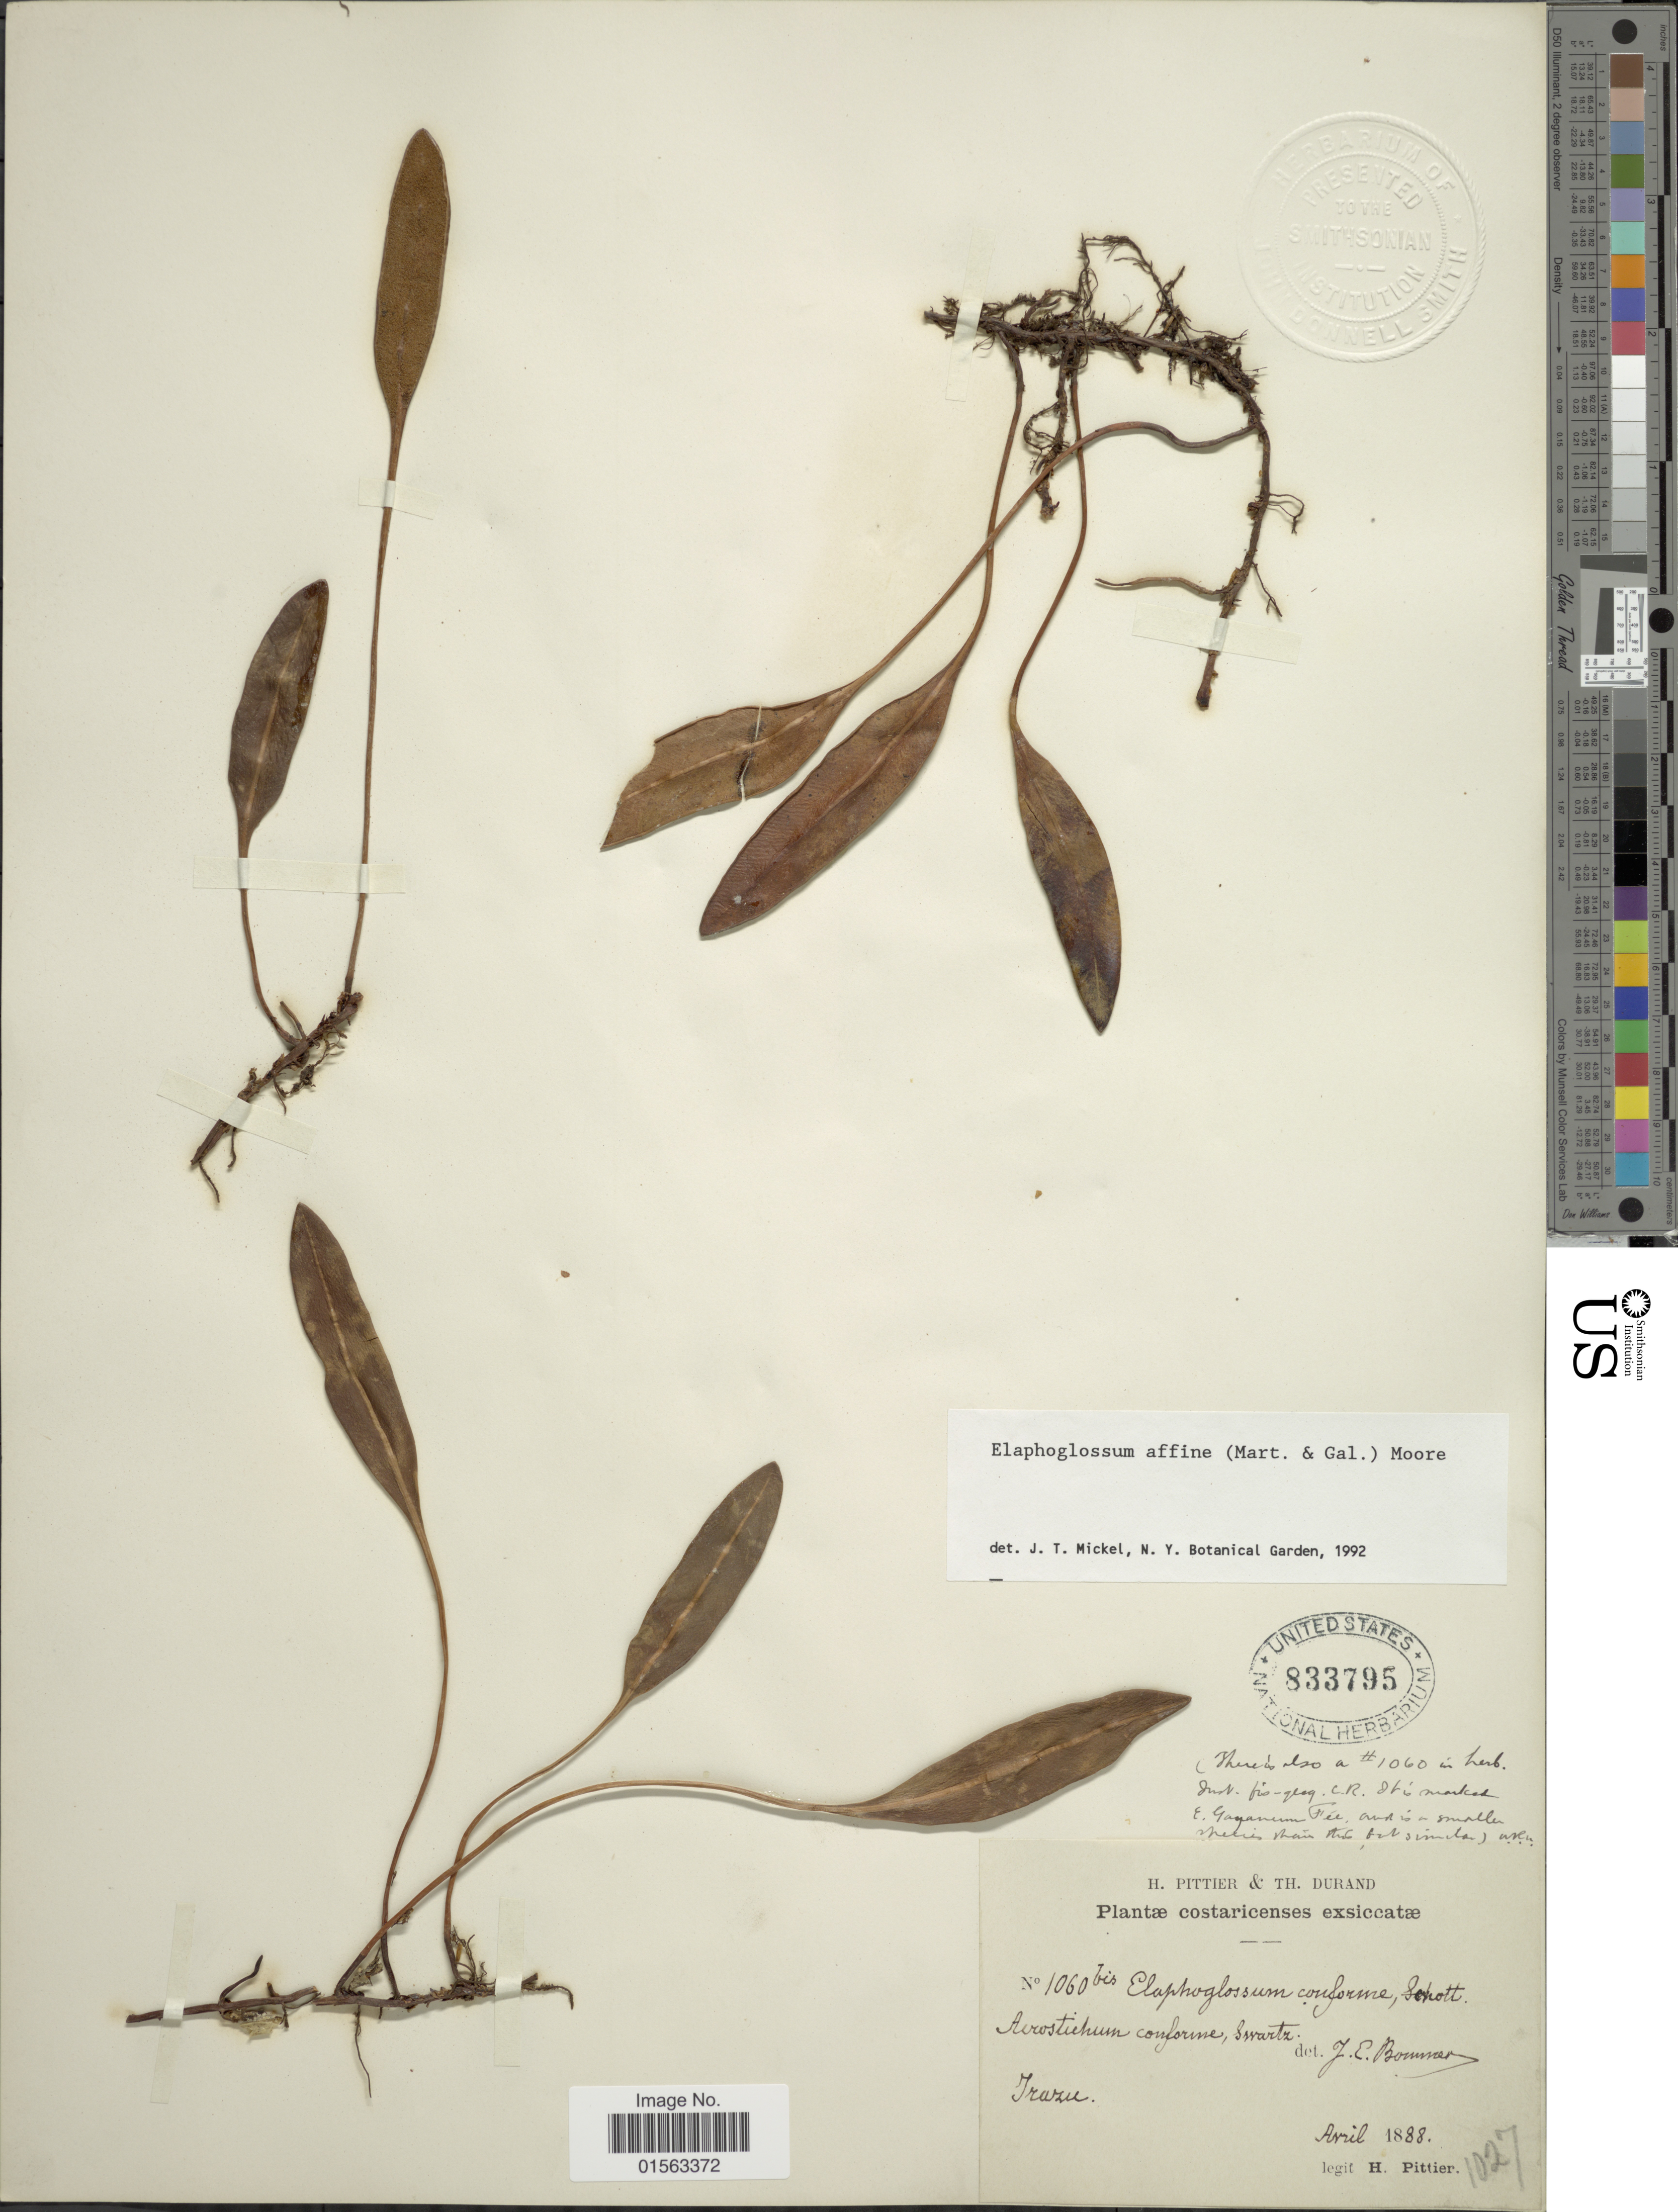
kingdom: Plantae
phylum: Tracheophyta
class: Polypodiopsida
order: Polypodiales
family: Dryopteridaceae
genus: Elaphoglossum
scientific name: Elaphoglossum affine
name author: (M. Martens & Galeotti) T. Moore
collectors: H. F. Pittier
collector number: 1060bis*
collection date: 1888-04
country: Costa Rica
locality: Costaricenses, Irazu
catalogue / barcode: US 833795